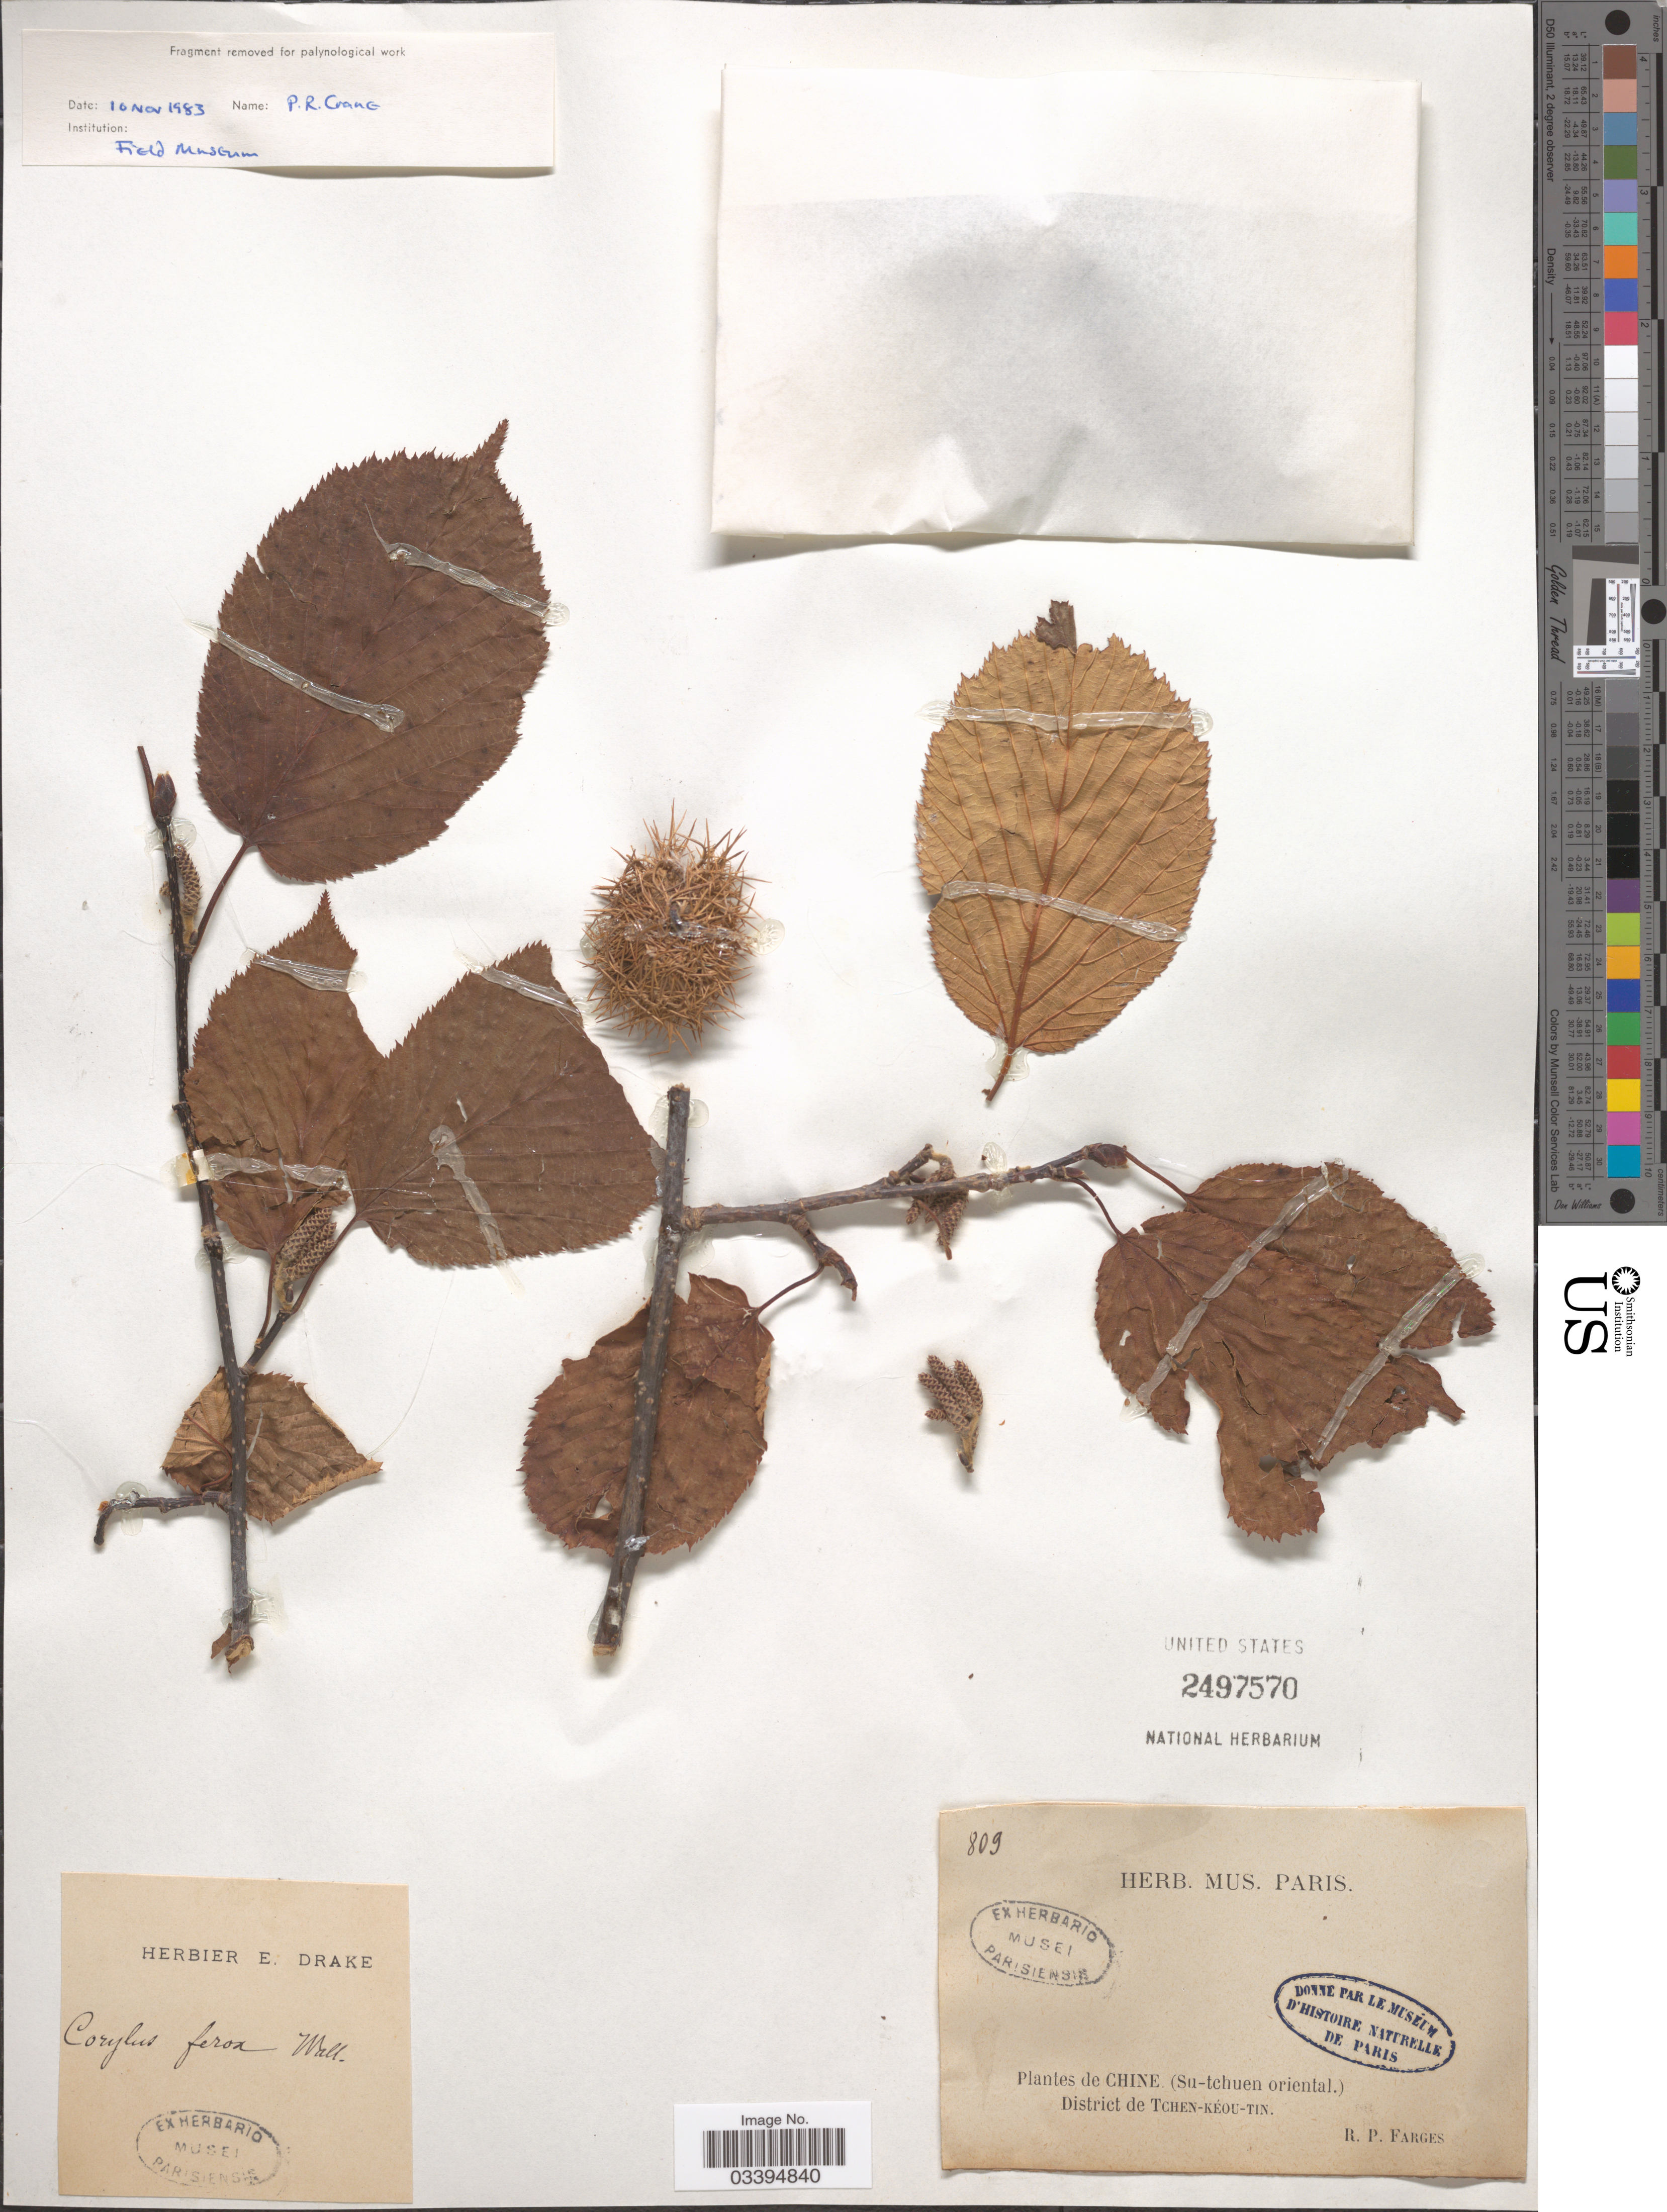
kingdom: Plantae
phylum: Tracheophyta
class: Magnoliopsida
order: Fagales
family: Betulaceae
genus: Corylus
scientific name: Corylus ferox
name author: Wall.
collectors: R. Farges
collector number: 809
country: China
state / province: Sichuan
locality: (Su-tchuen oriental.), District de Tchen-Kéou-Tin.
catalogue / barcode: US 2497570